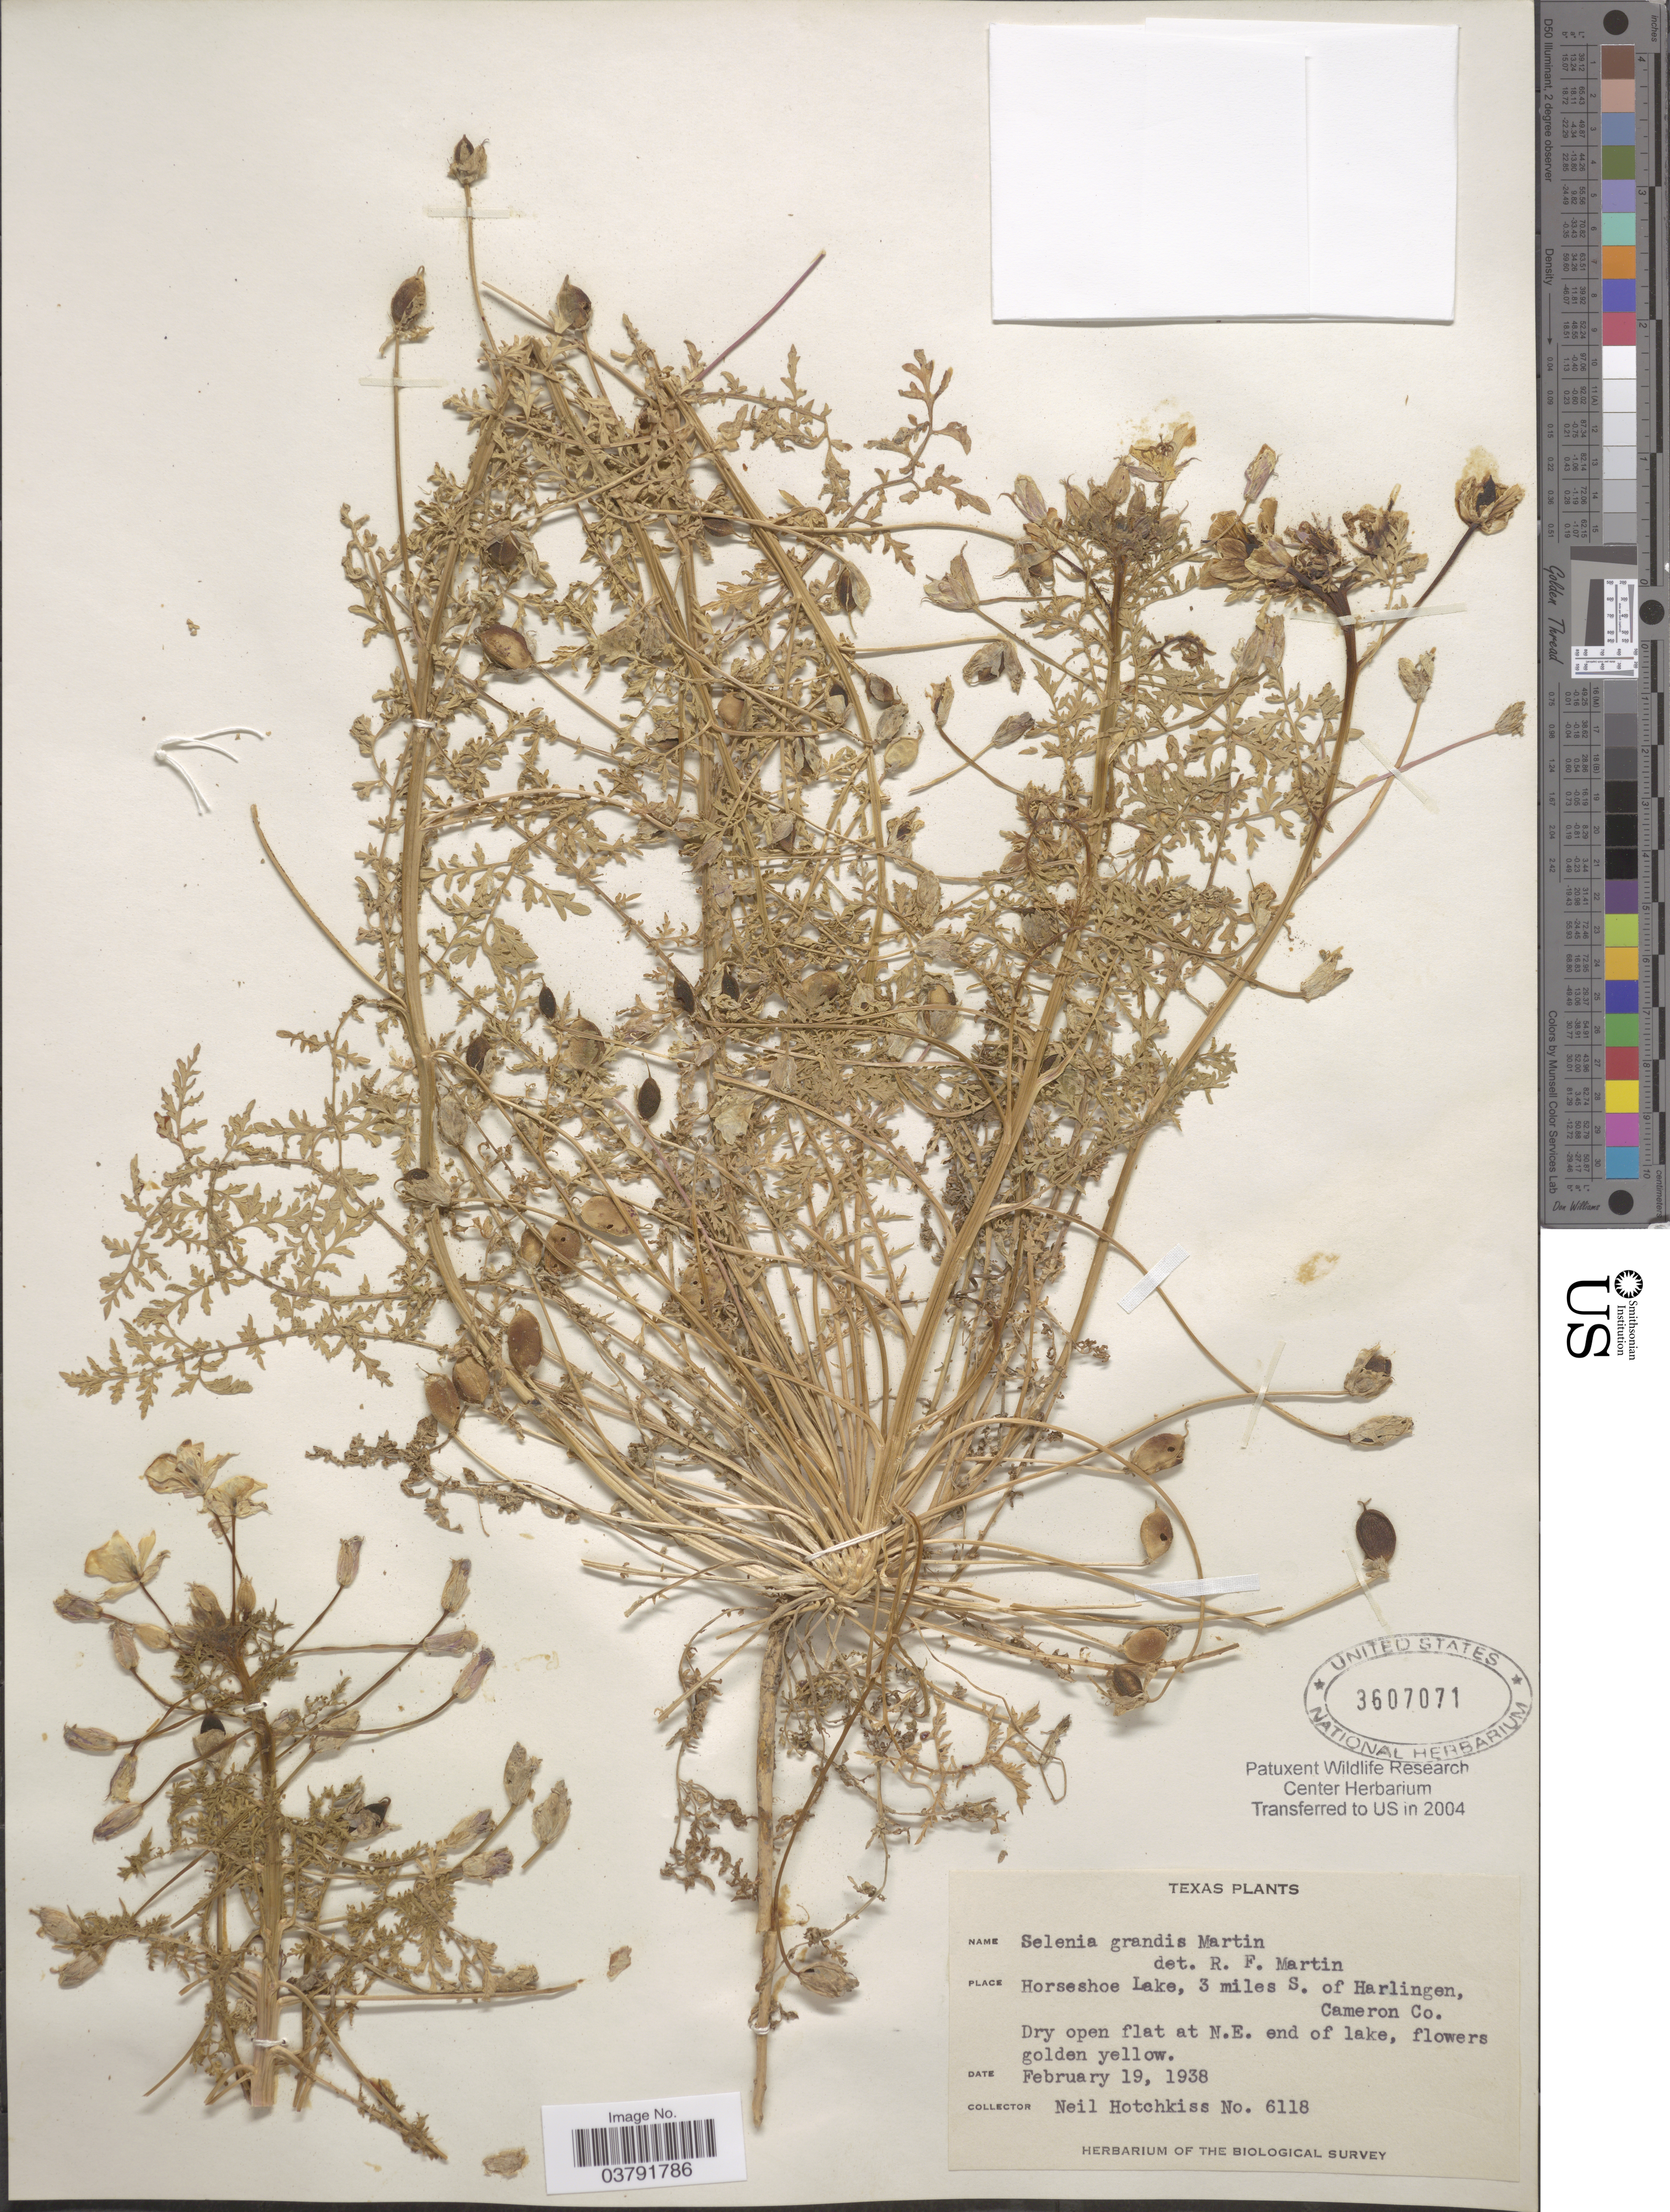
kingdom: Plantae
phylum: Tracheophyta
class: Magnoliopsida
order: Brassicales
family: Brassicaceae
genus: Selenia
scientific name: Selenia grandis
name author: R.F. Martin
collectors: N. Hotchkiss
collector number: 6118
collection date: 1938-02-19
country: United States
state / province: Texas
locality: Horseshoe Lake, 3 miles S. of Harlingen, Cameron Co.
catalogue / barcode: US 3607071